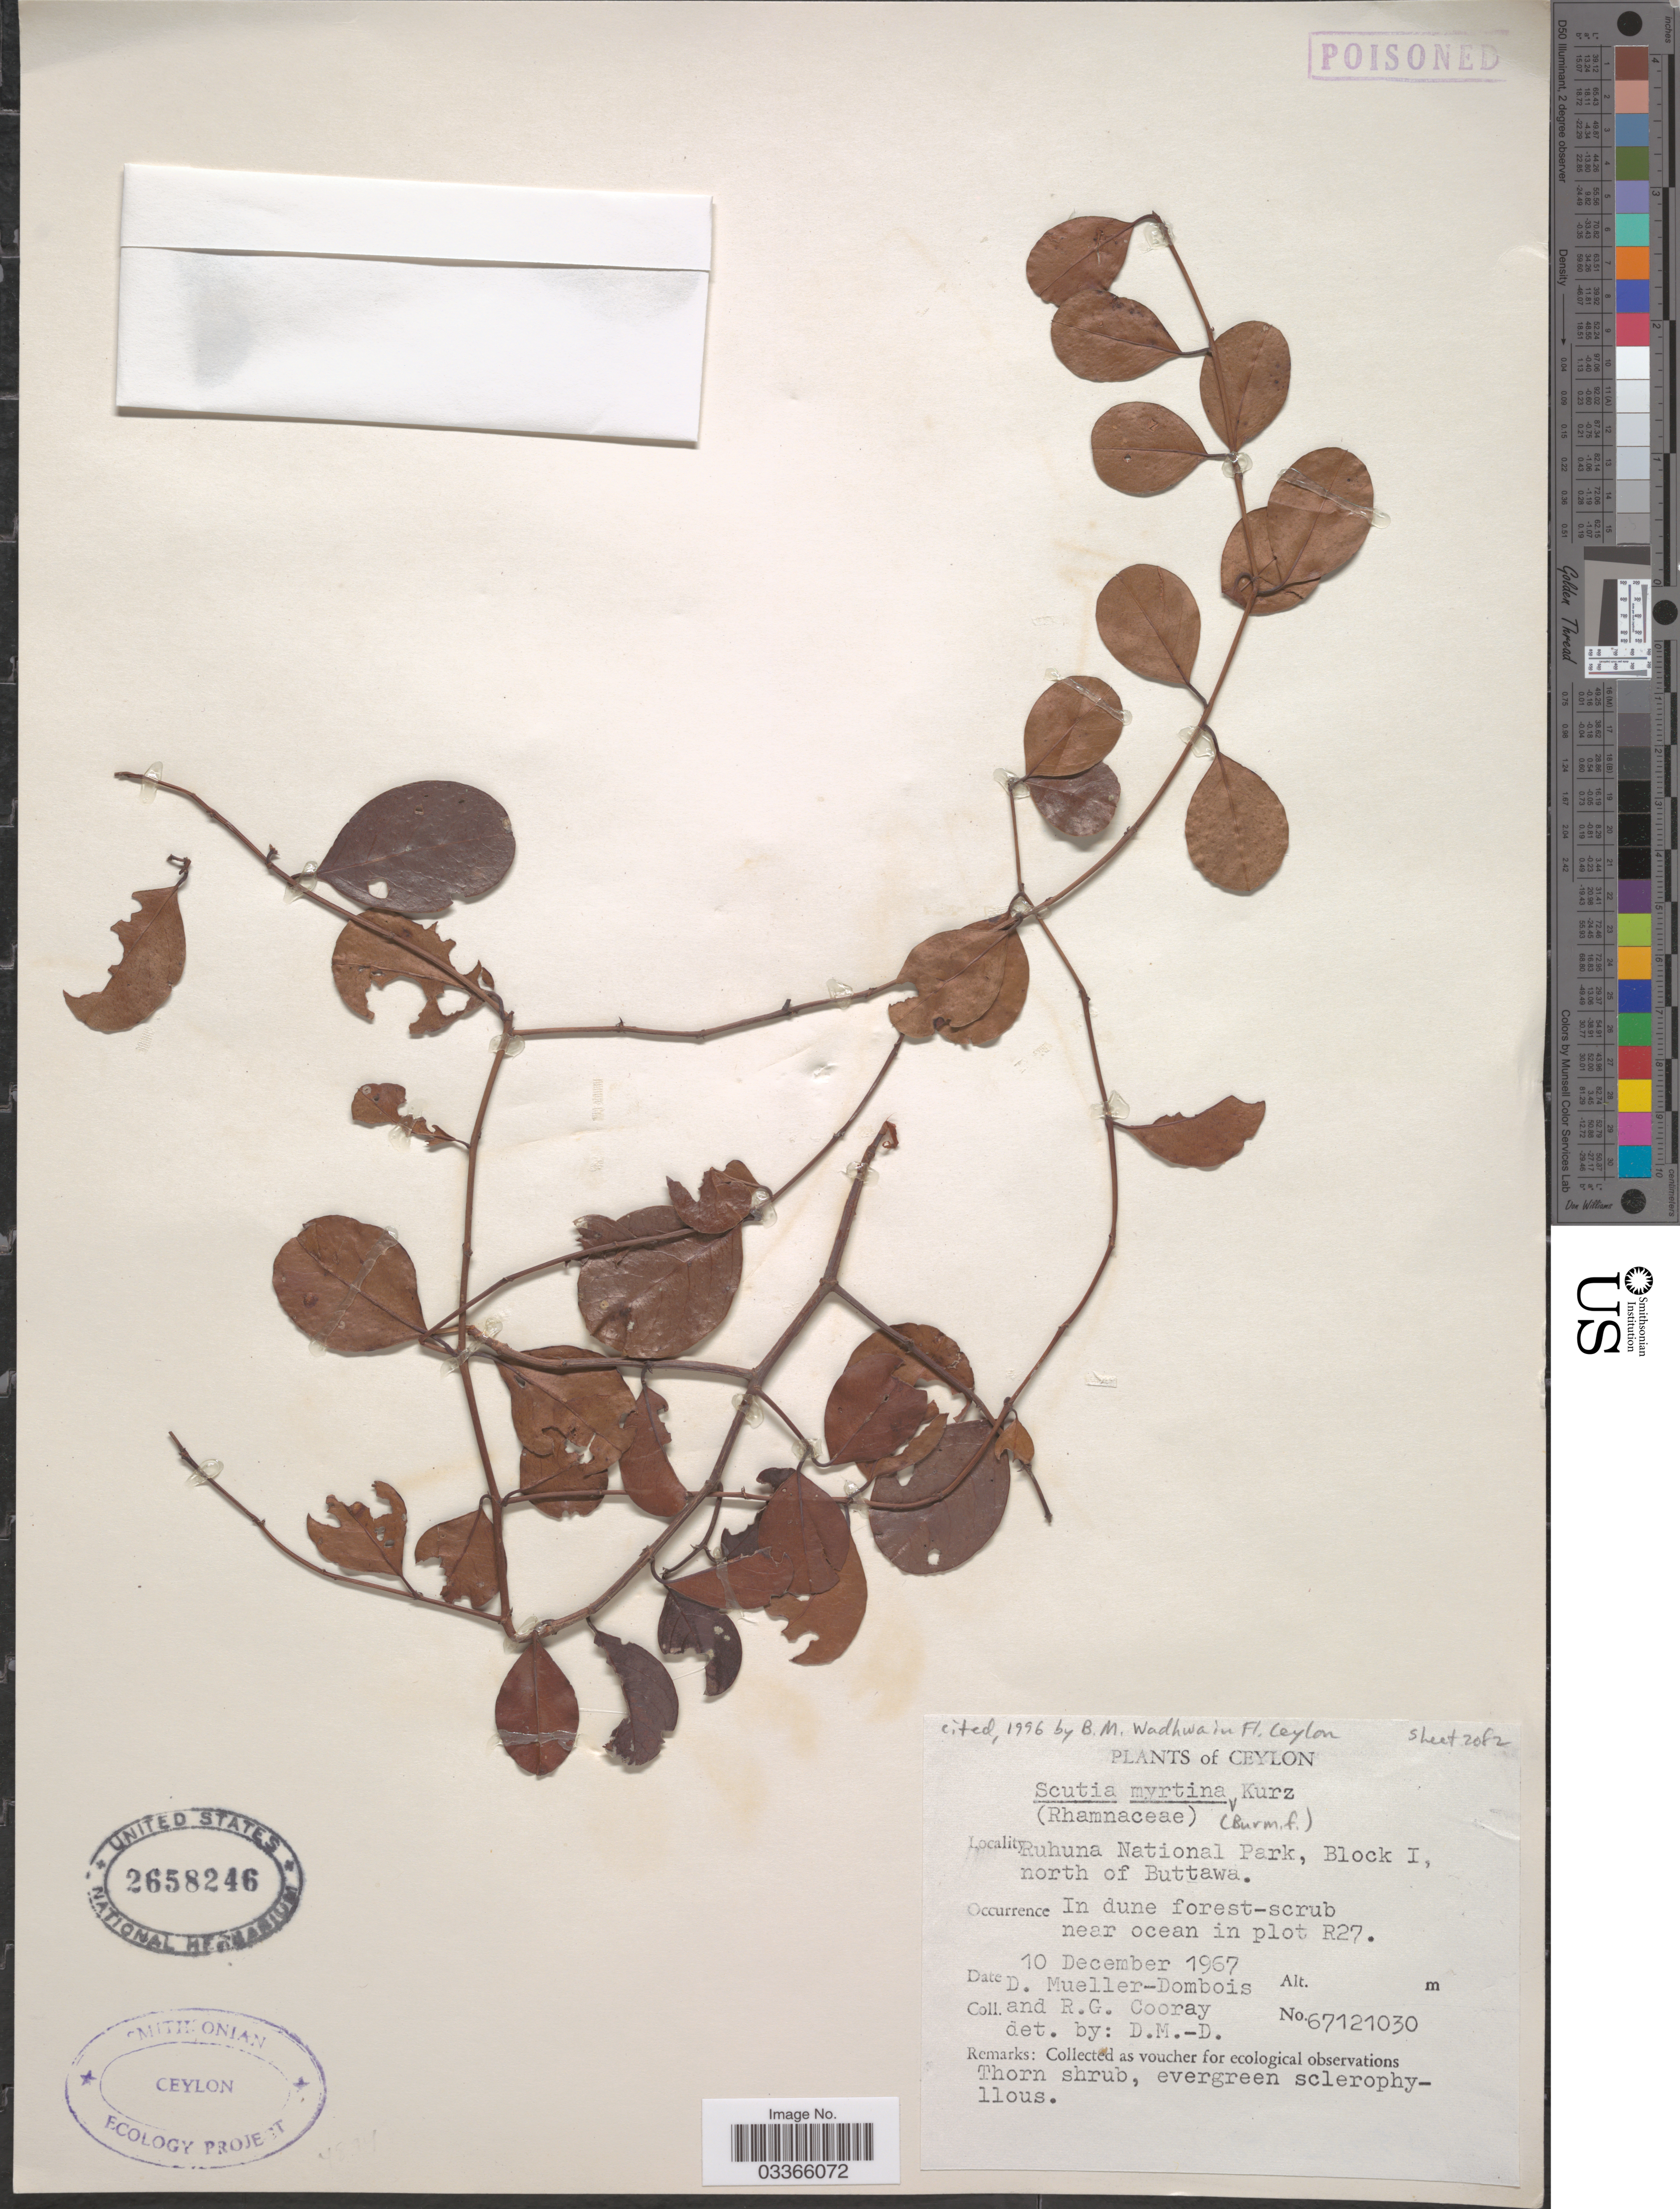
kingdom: Plantae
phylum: Tracheophyta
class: Magnoliopsida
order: Rosales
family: Rhamnaceae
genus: Scutia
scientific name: Scutia myrtina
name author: (Burm. f.) Kurz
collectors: D. Mueller-Dombois & R. Cooray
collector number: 67121030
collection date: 1967-12-10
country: Sri Lanka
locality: Ceylon, Rununa National Park, Block 1, north of Buttawa, In dune forest-scrub near ocean in plot R27.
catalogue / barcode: US 2658246